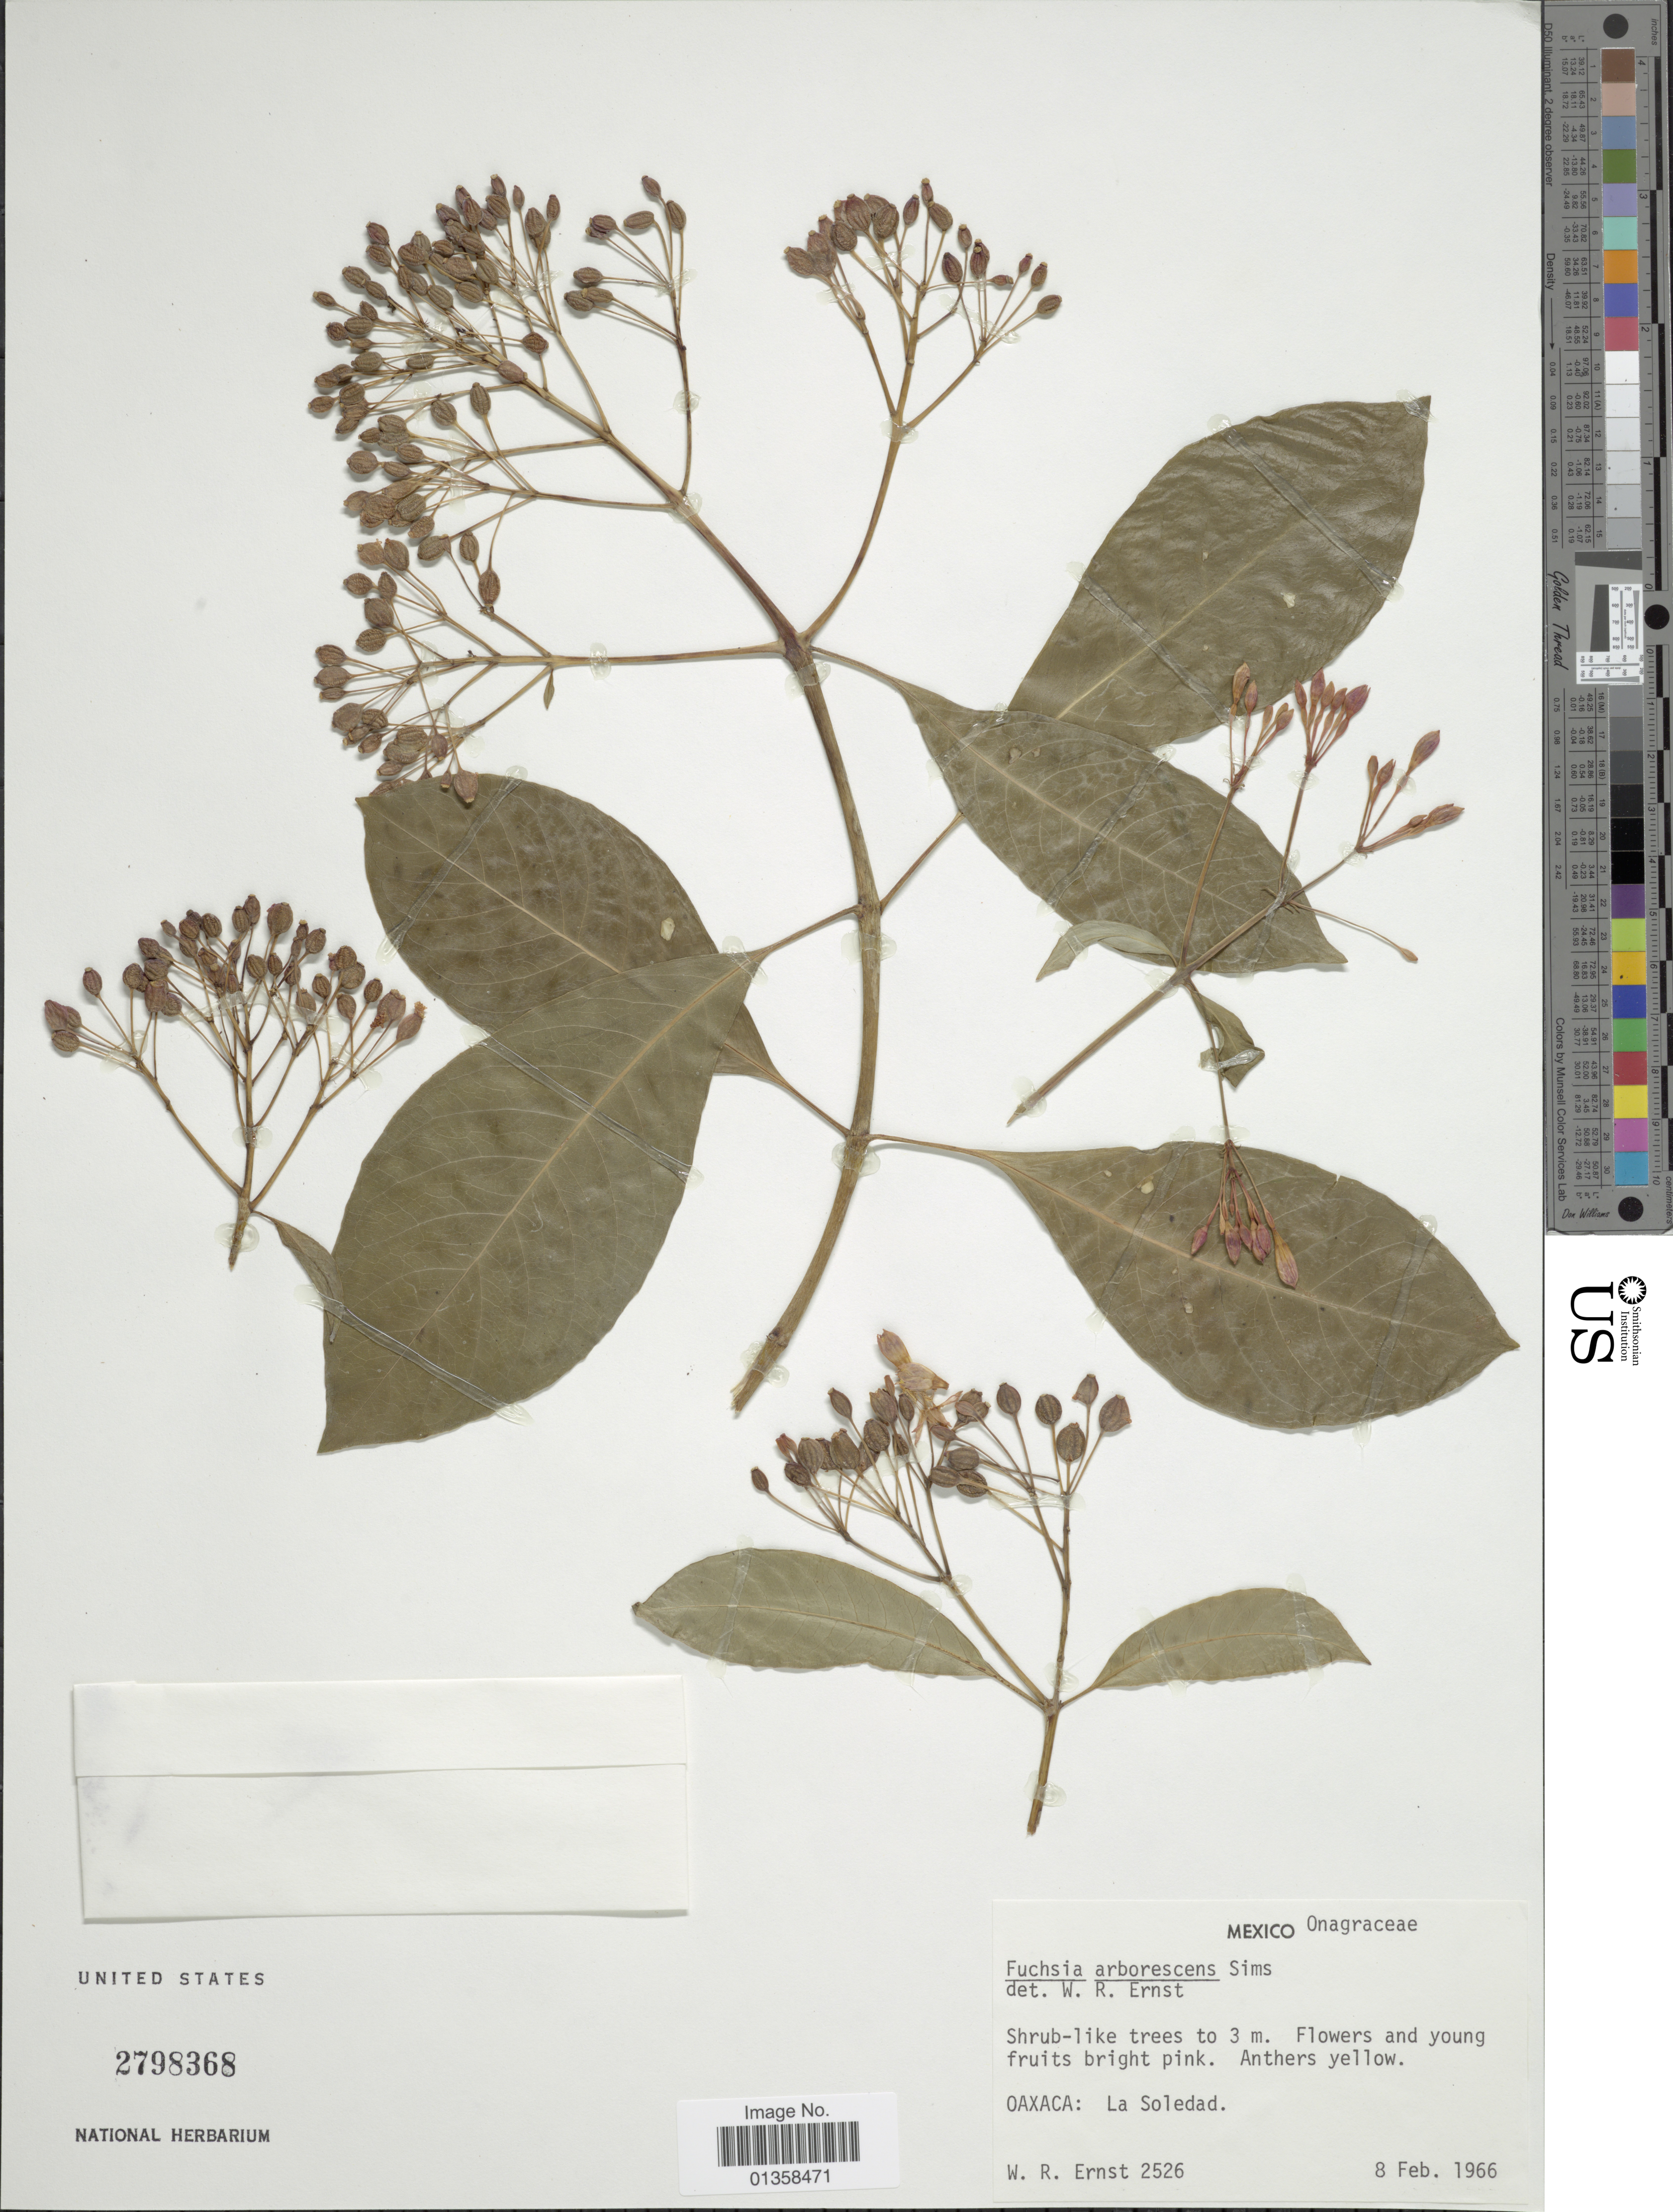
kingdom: Plantae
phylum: Tracheophyta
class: Magnoliopsida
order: Myrtales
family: Onagraceae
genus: Fuchsia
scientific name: Fuchsia arborescens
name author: Sims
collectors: W. R. Ernst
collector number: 2526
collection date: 1966-02-08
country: Mexico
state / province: Oaxaca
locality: La Soledad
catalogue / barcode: US 2798368